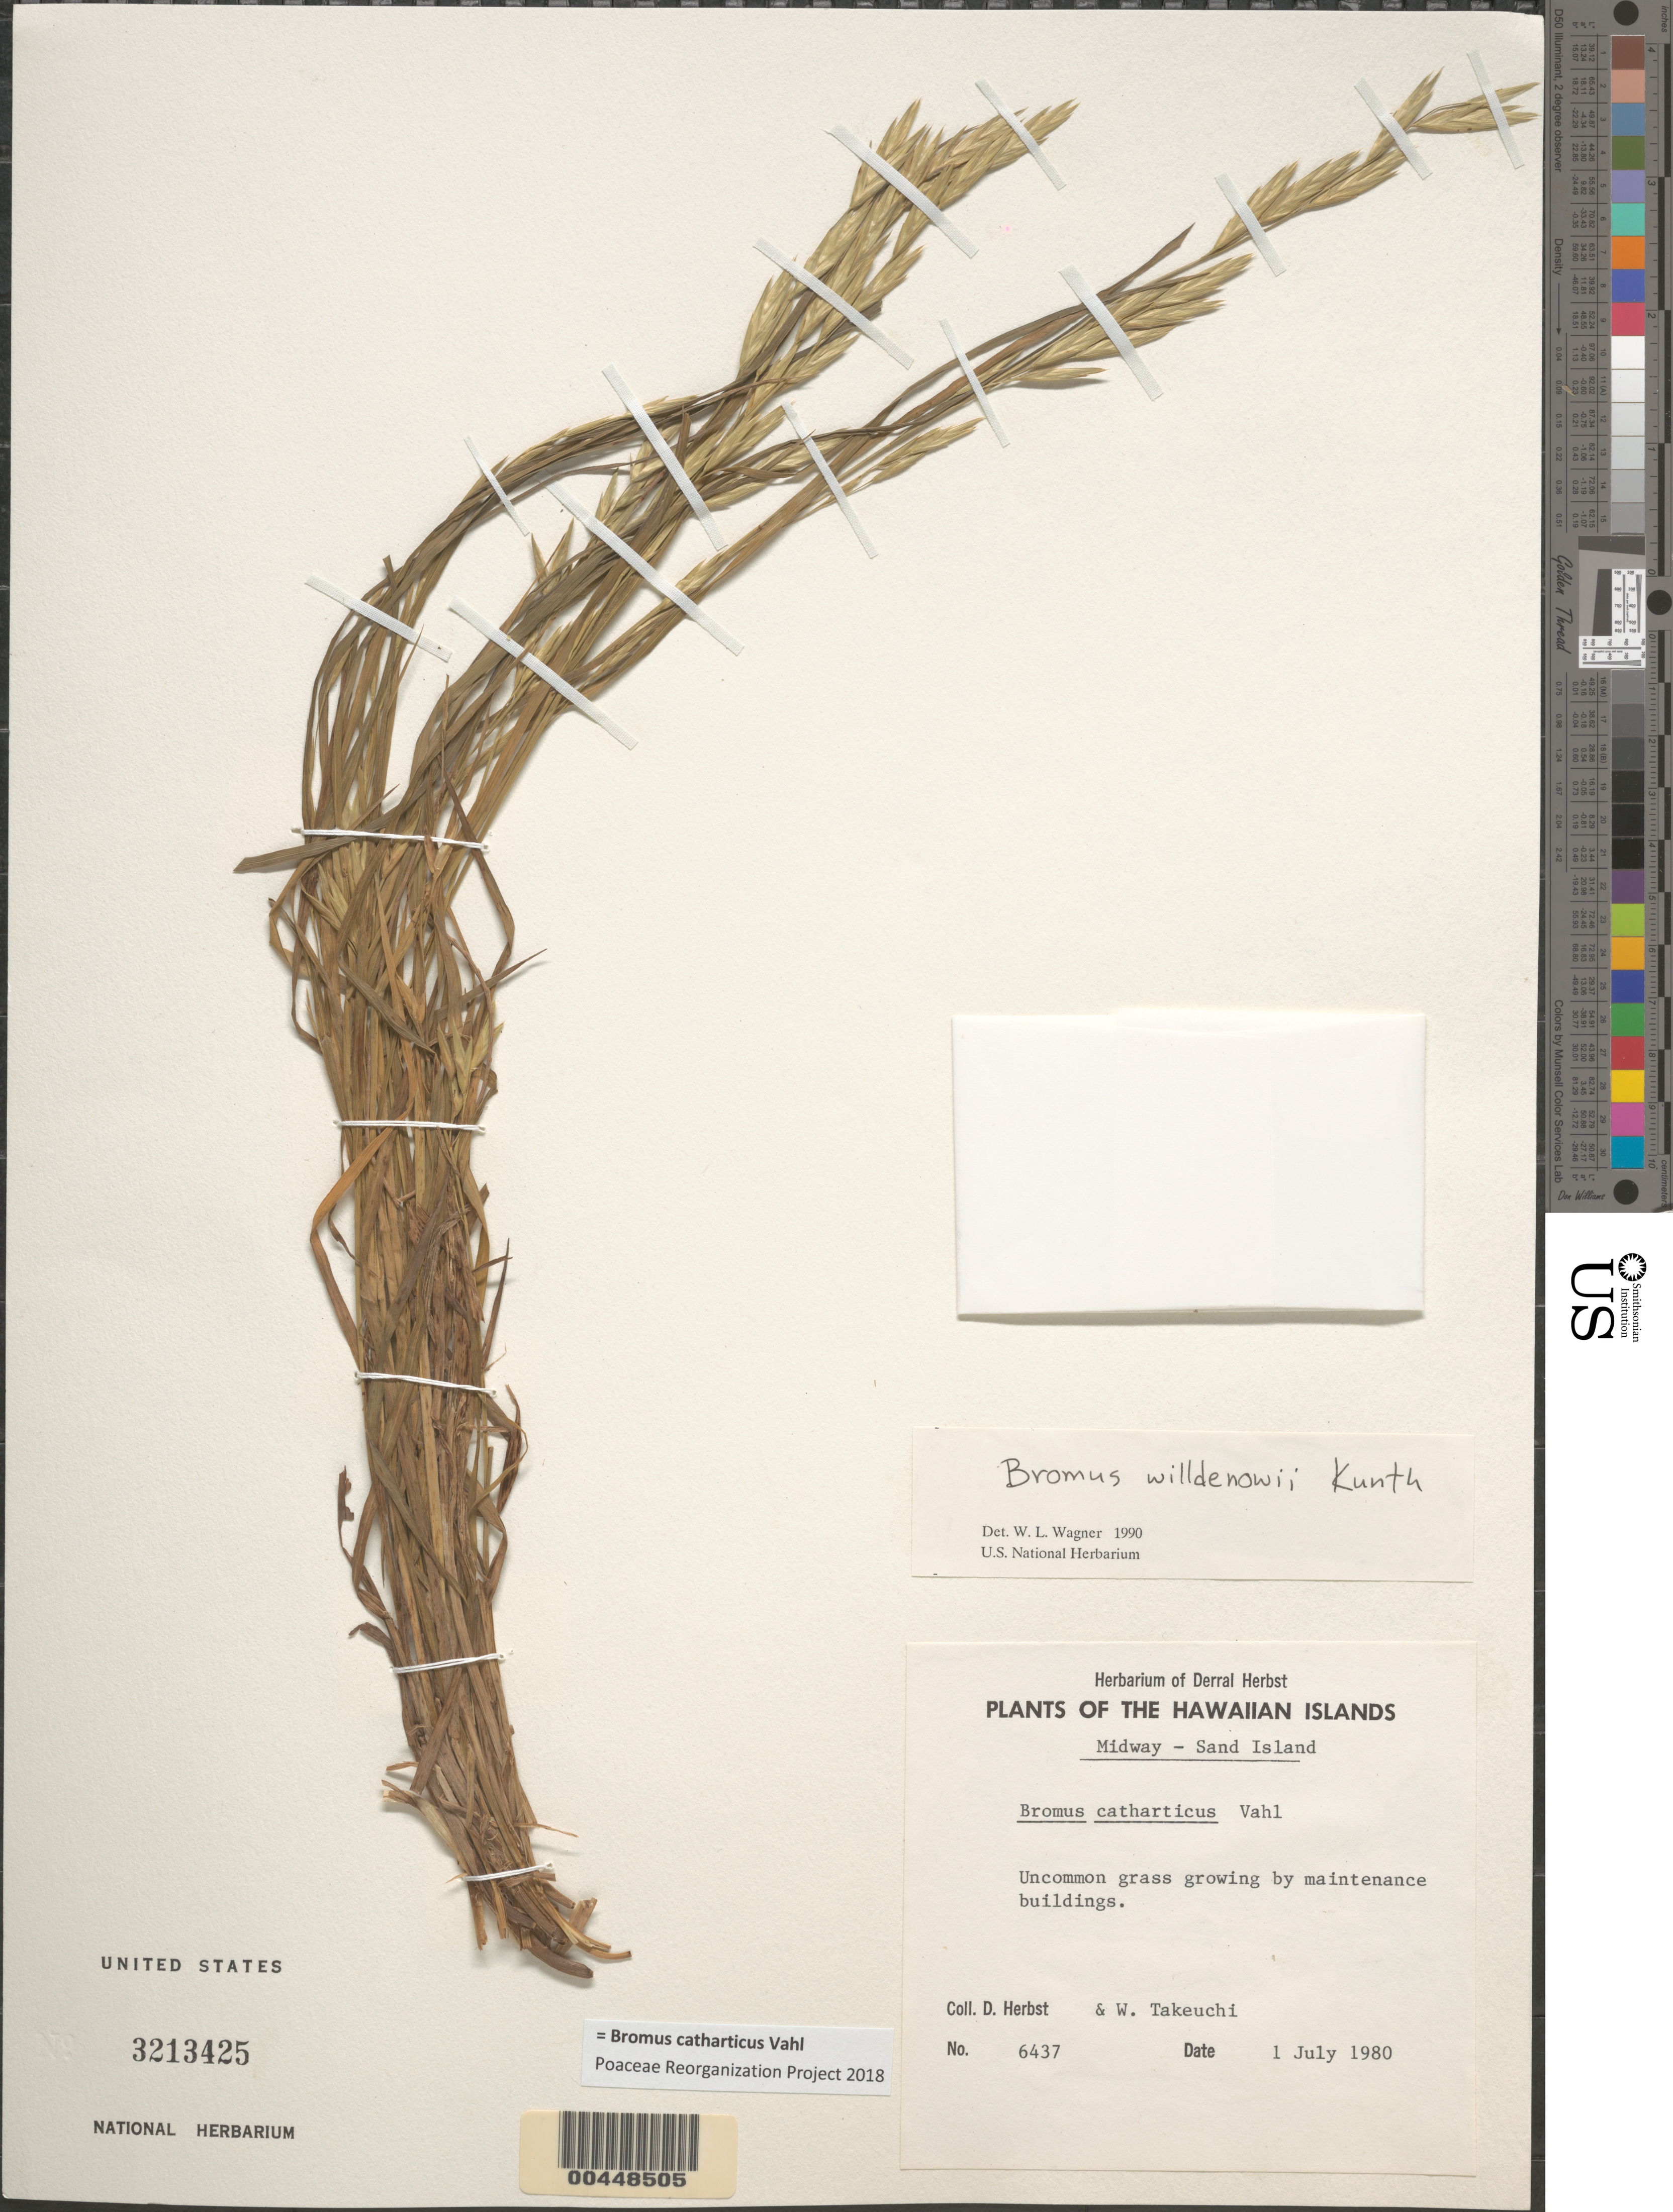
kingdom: Plantae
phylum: Tracheophyta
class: Liliopsida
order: Poales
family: Poaceae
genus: Bromus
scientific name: Bromus catharticus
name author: Vahl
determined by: Poaceae Reorganization Project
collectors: D. R. Herbst & W. N. Takeuchi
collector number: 6437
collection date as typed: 1 Jul 1980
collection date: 1980-07-01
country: U.S. Administered Pacific Islands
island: Midway Atoll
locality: Sand Islet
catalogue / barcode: US 3213425